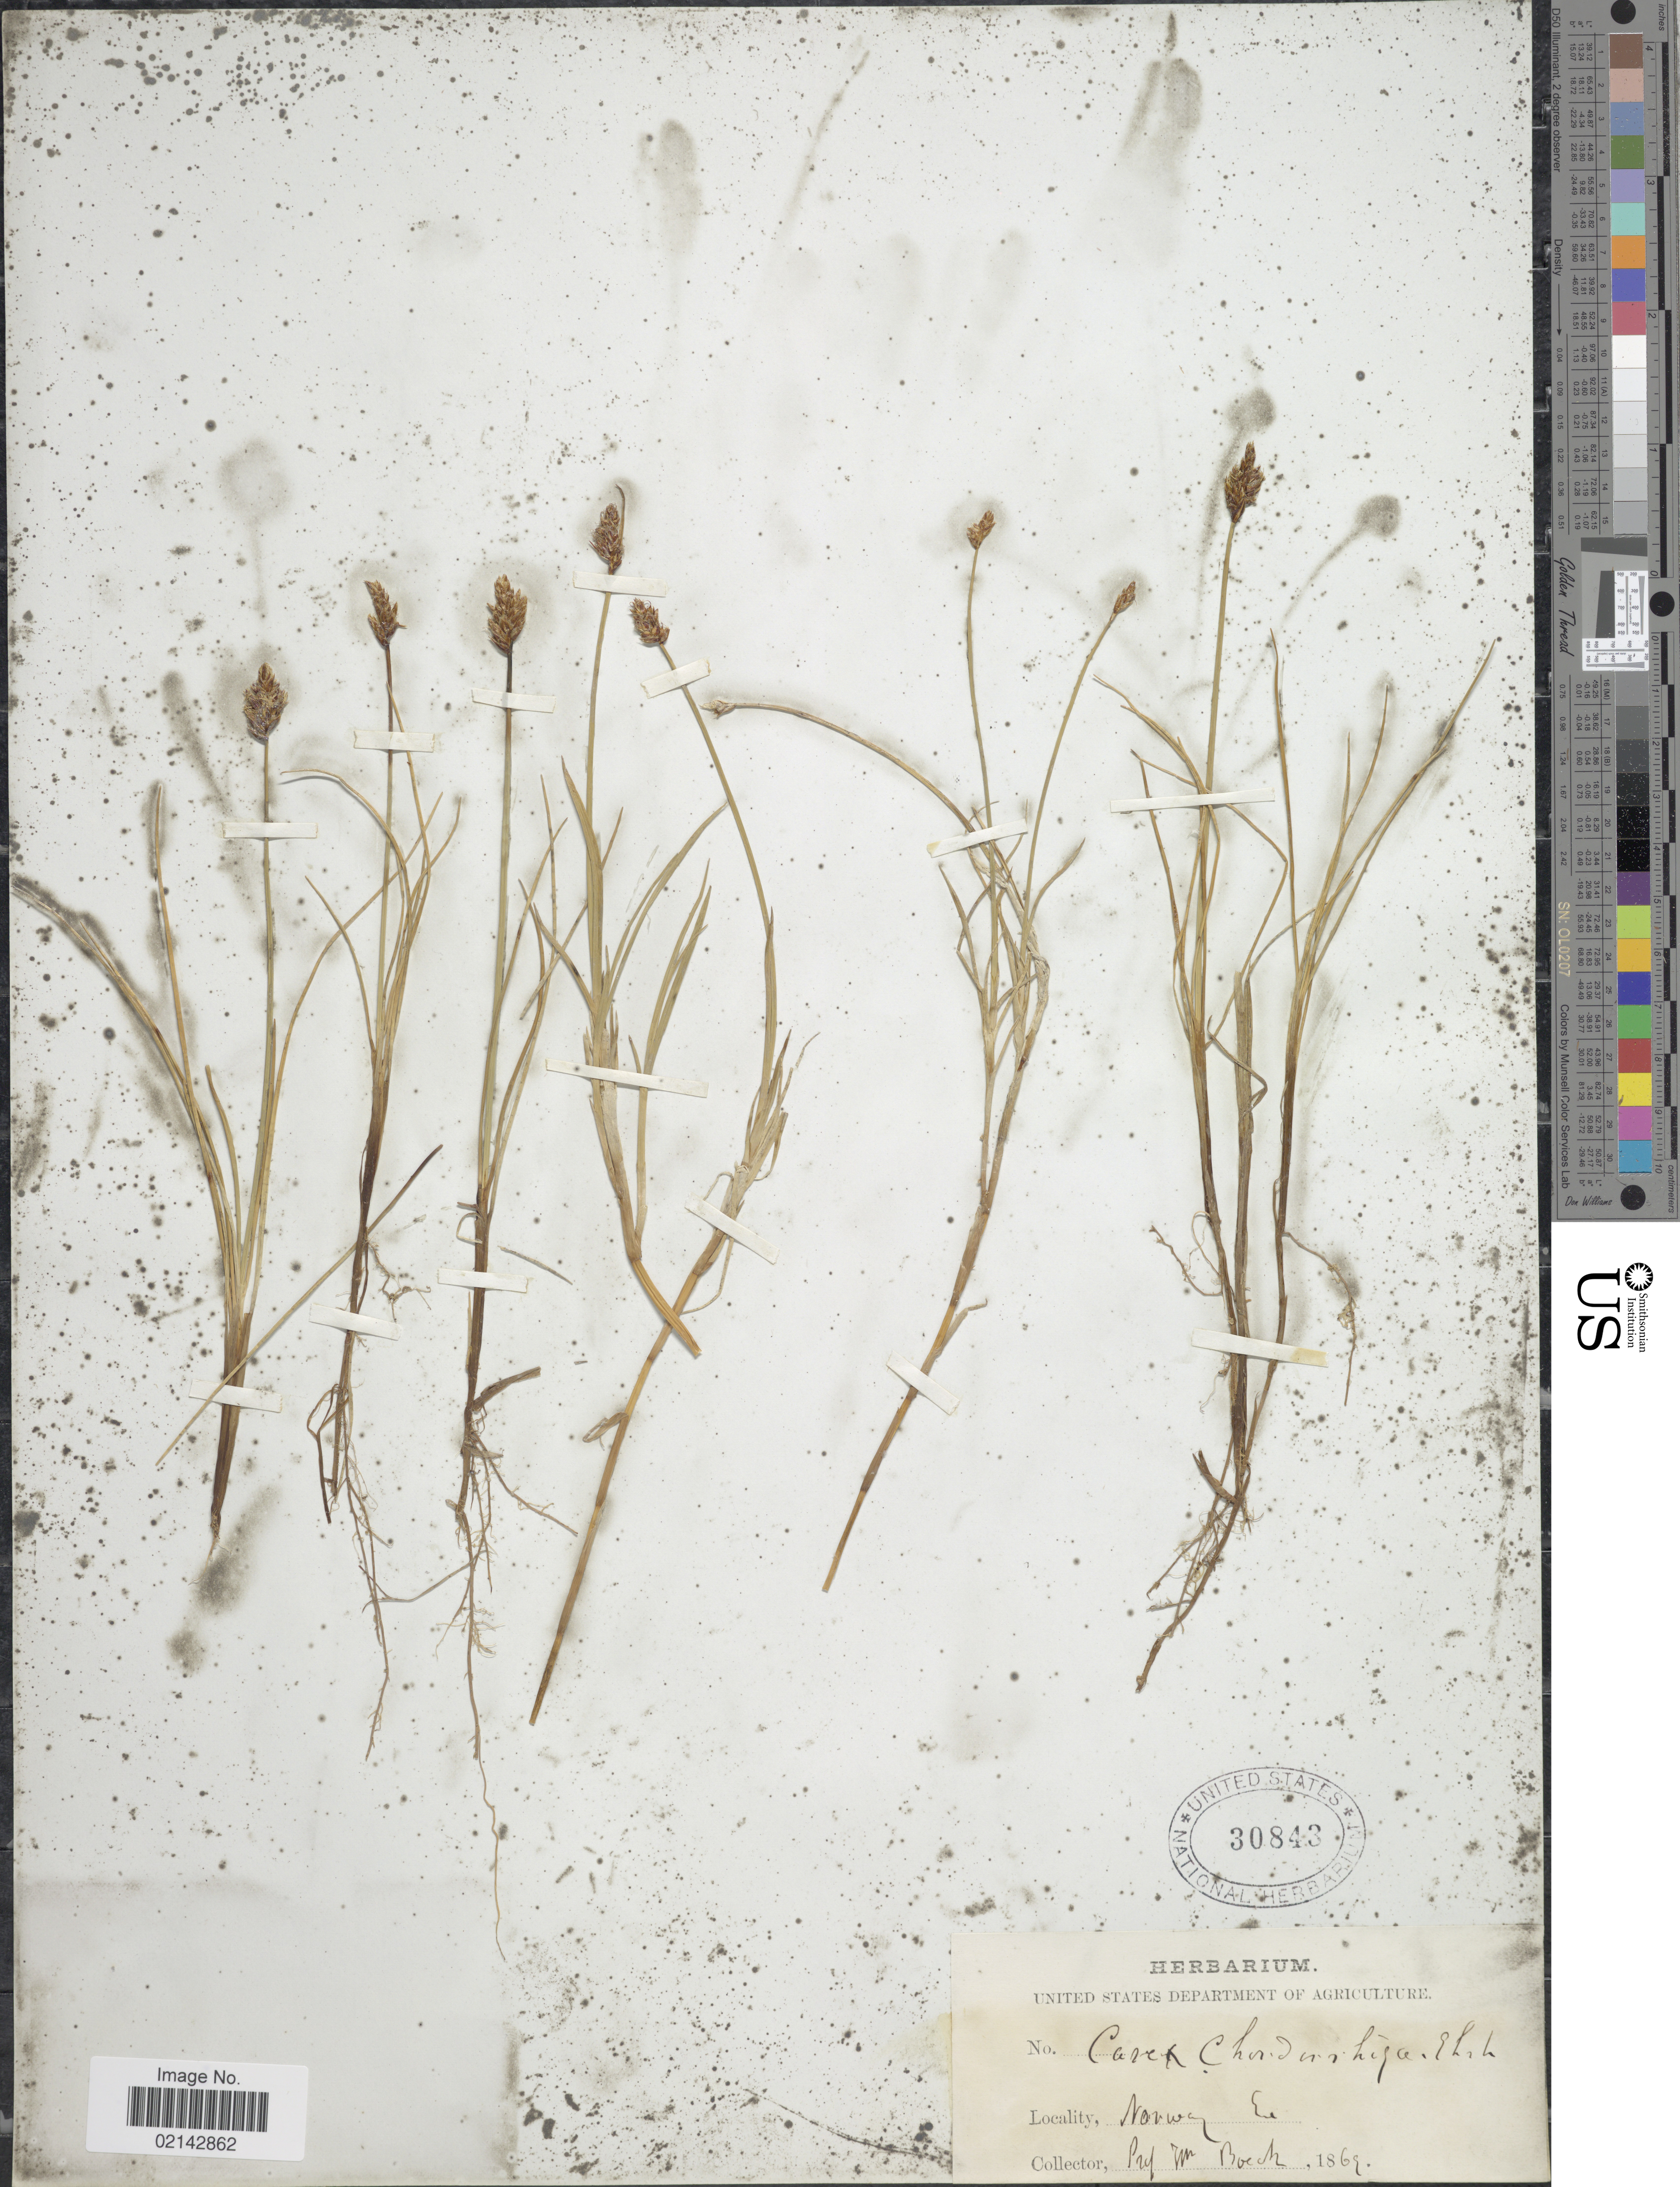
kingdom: Plantae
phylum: Tracheophyta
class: Liliopsida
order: Poales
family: Cyperaceae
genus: Carex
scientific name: Carex chordorrhiza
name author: L. f.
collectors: W. Boeck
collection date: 1869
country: Norway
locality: Norway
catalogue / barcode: US 30843